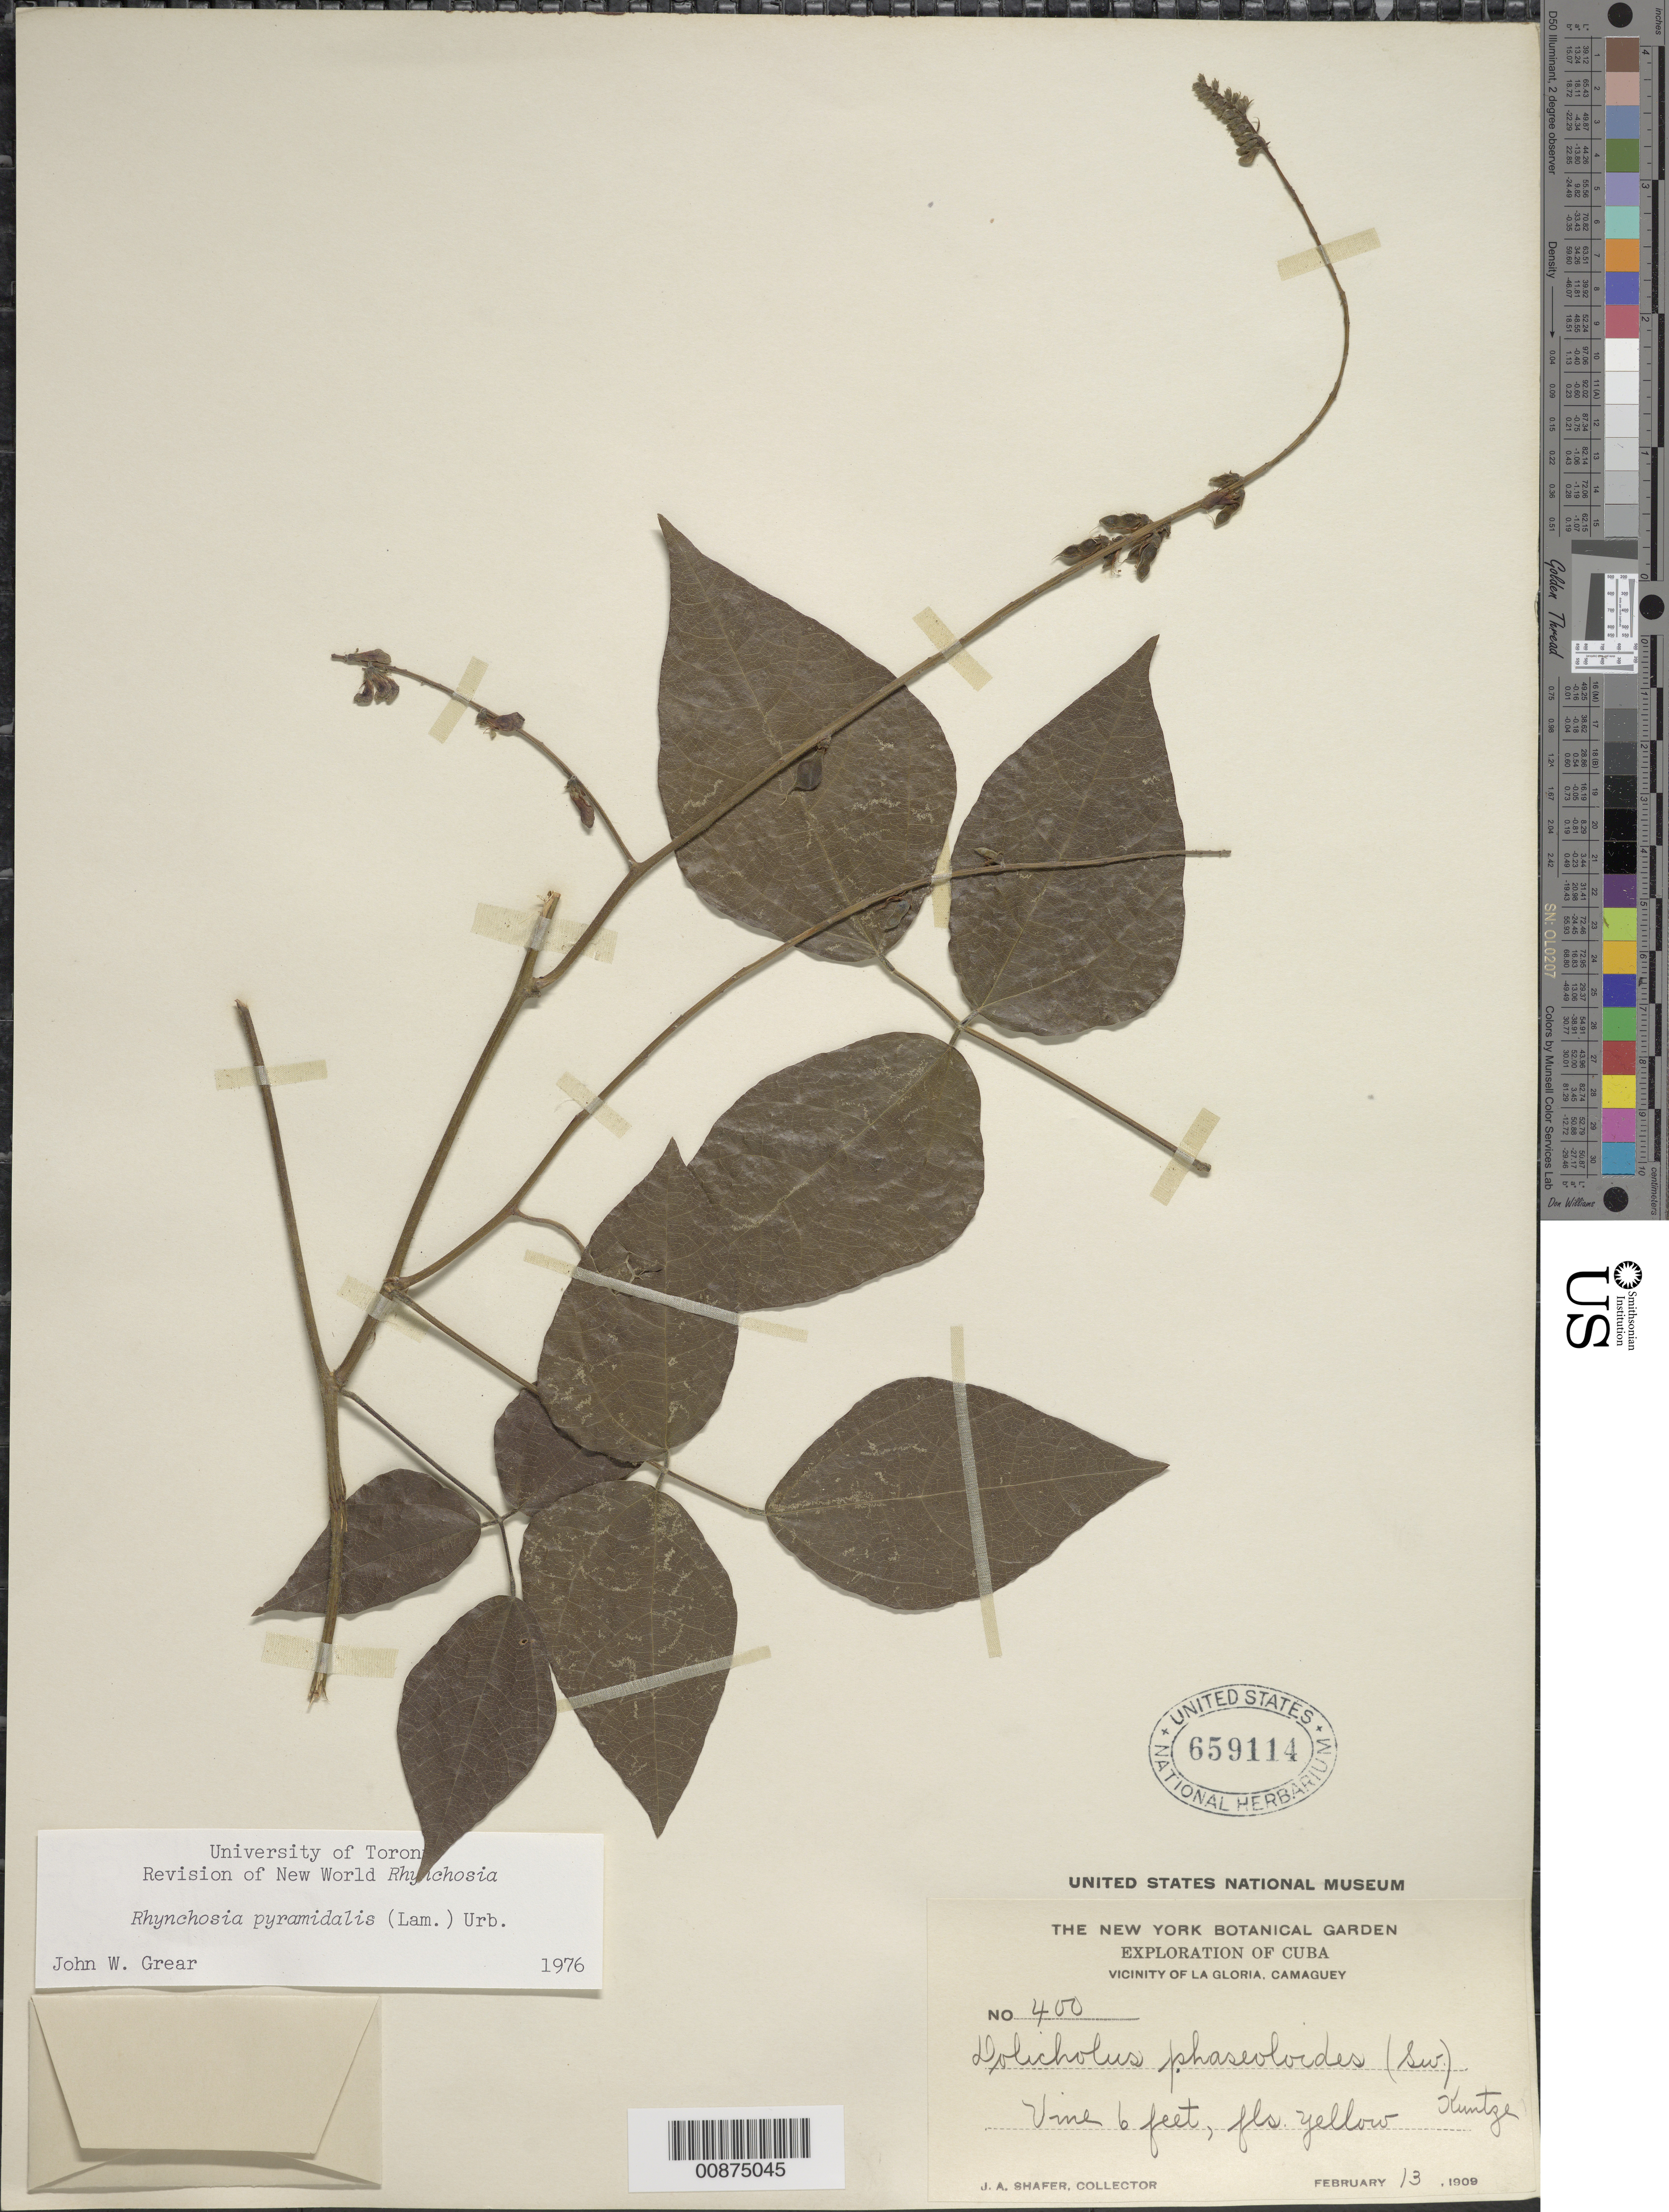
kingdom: Plantae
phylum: Tracheophyta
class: Magnoliopsida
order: Fabales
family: Fabaceae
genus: Rhynchosia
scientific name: Rhynchosia pyramidalis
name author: (Lam.) Urb.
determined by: Grear, J. W., Jr.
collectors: J. A. Shafer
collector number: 400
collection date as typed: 13 Feb 1909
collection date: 1909-02-13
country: Cuba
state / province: Camagüey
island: Cuba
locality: Vicinity of La Gloria, Camaguey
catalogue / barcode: US 659114